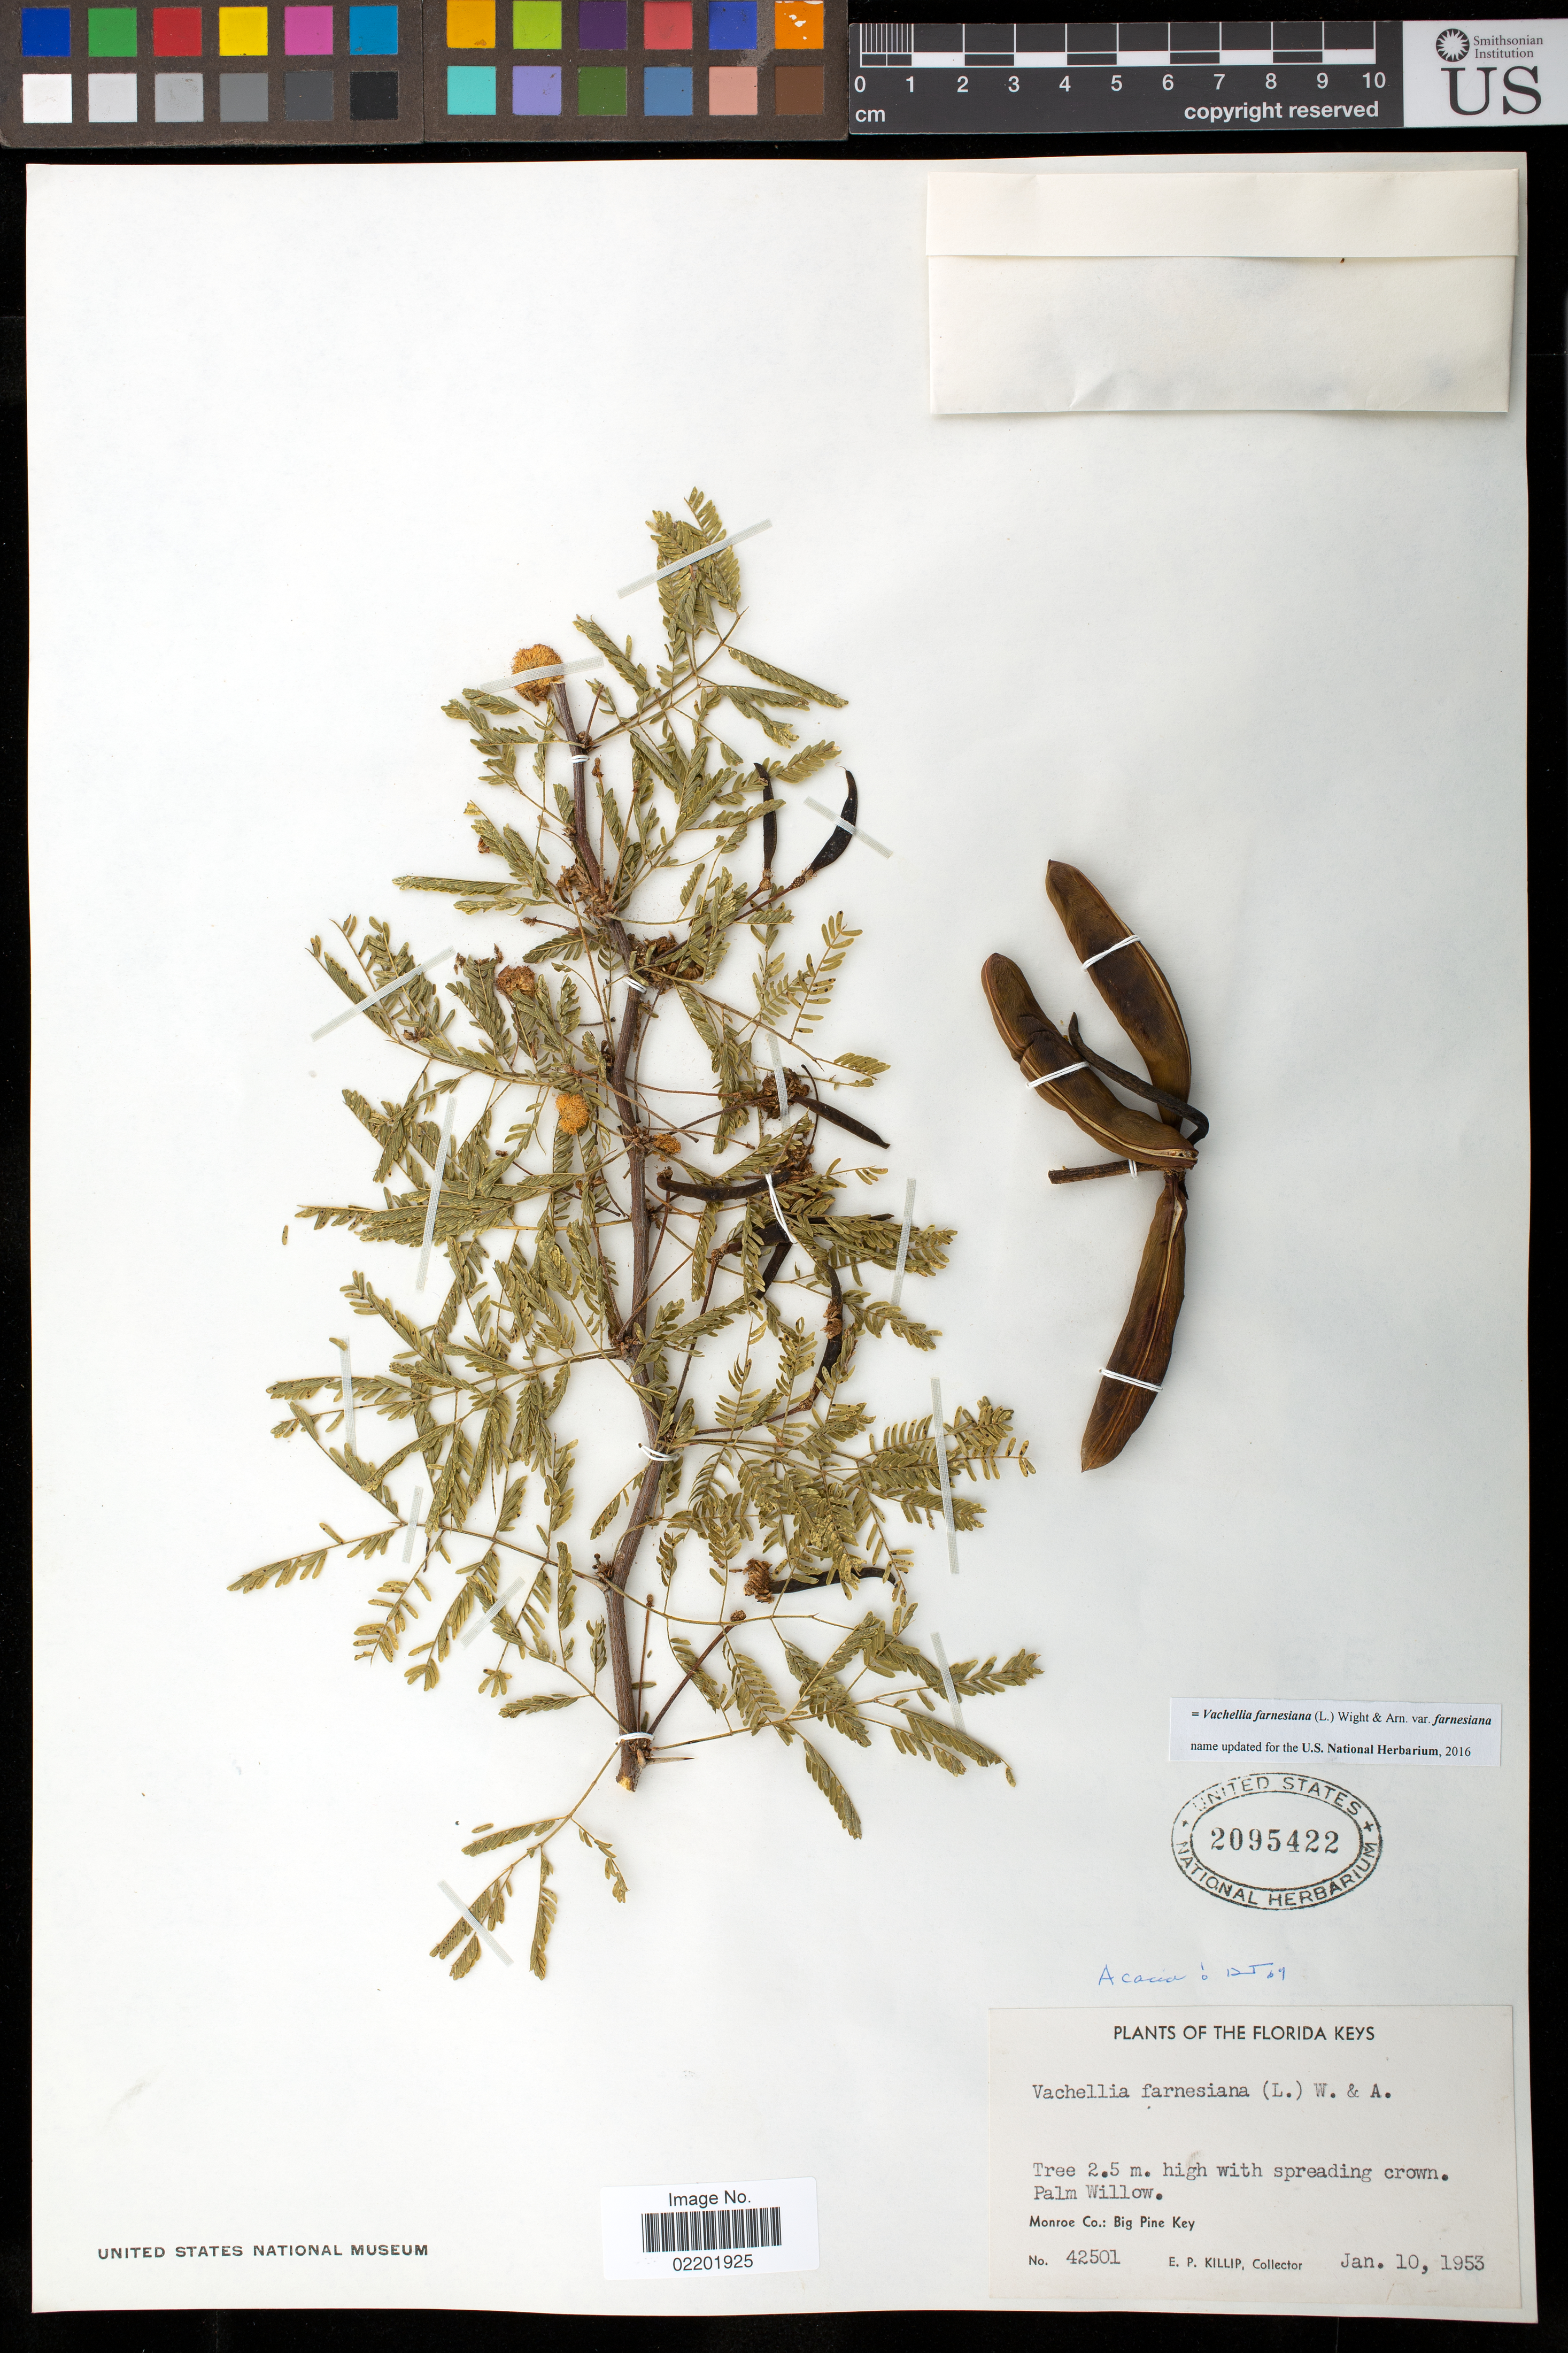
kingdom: Plantae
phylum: Tracheophyta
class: Magnoliopsida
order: Fabales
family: Fabaceae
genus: Vachellia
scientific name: Vachellia farnesiana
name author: (L.) Wight & Arn.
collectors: E. P. Killip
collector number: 42501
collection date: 1953-01-10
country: United States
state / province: Florida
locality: Florida Keys, Palm Willow, Monroe Co., Big Pine Key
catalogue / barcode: US 2095422